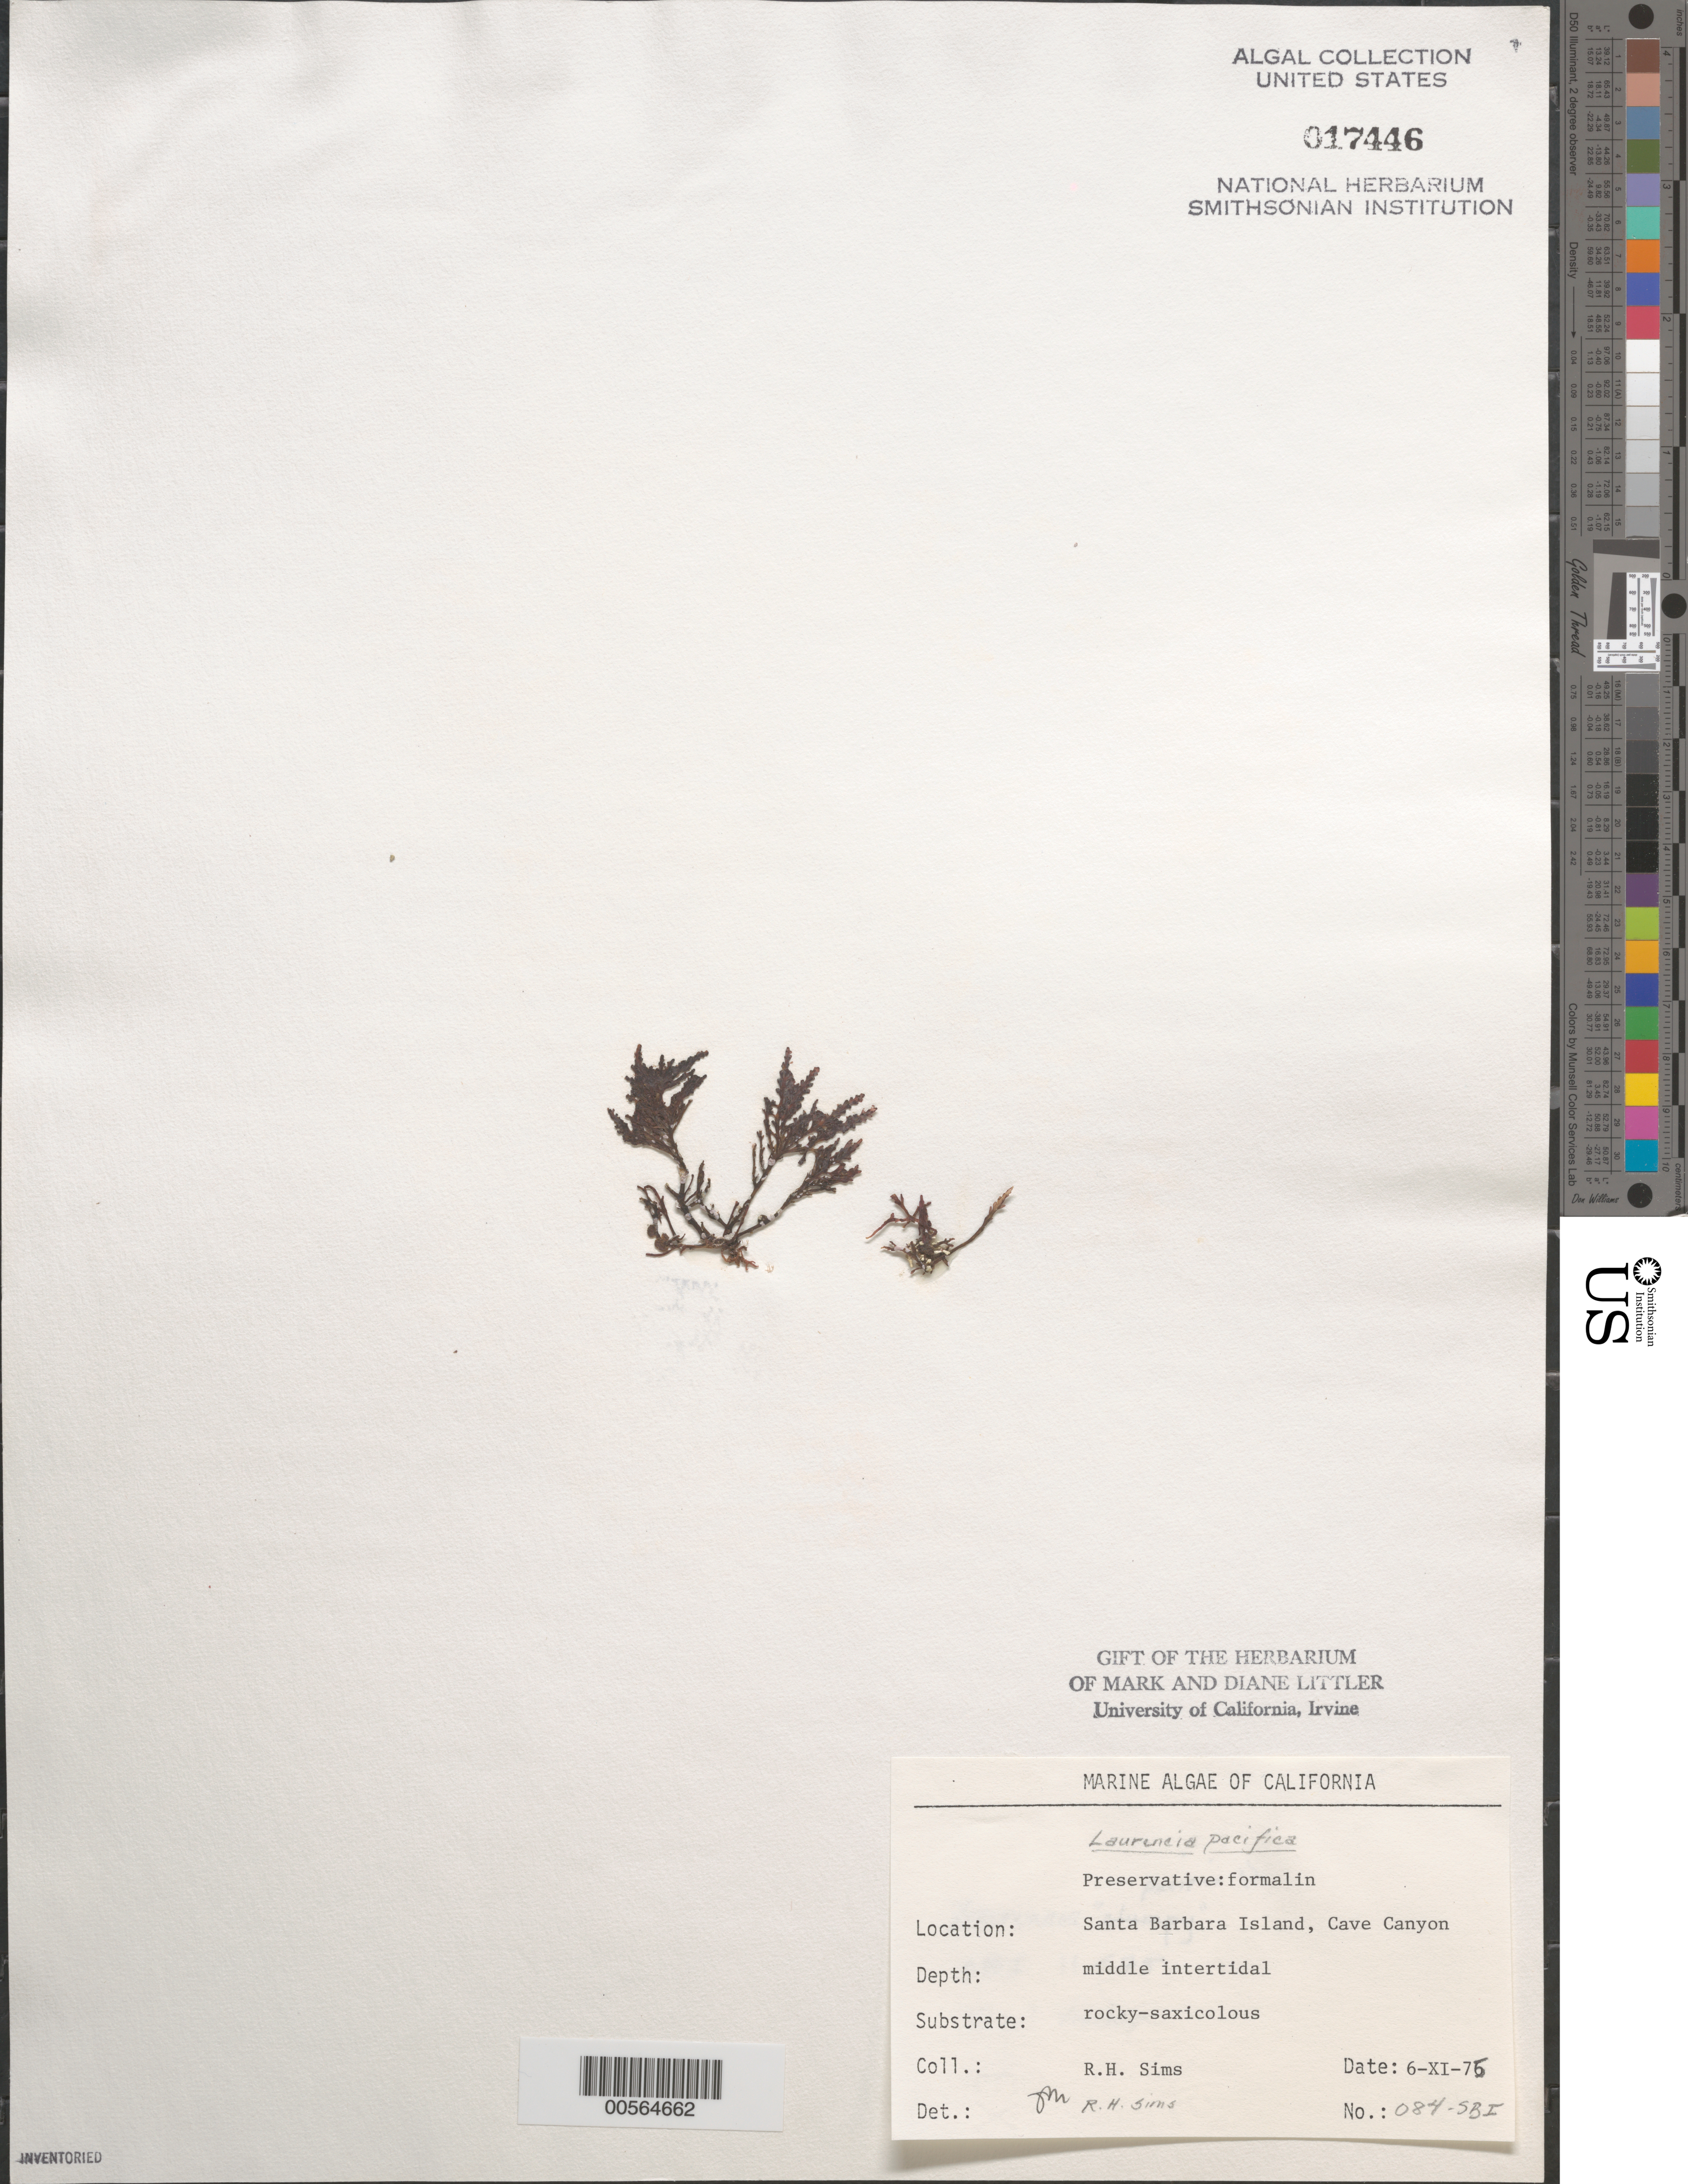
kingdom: Plantae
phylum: Rhodophyta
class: Florideophyceae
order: Ceramiales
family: Rhodomelaceae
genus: Laurencia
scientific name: Laurencia pacifica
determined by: Murray, S. N.; Sims, Robert H.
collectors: R. H. Sims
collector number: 084-sbi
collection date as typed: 06 Nov 1975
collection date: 1975-11-06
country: United States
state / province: California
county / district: Santa Barbara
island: Santa Barbara Island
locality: Cave Canyon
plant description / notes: BLM-SOCALBIGHT Rocky Intertidal Survey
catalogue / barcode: US 17446